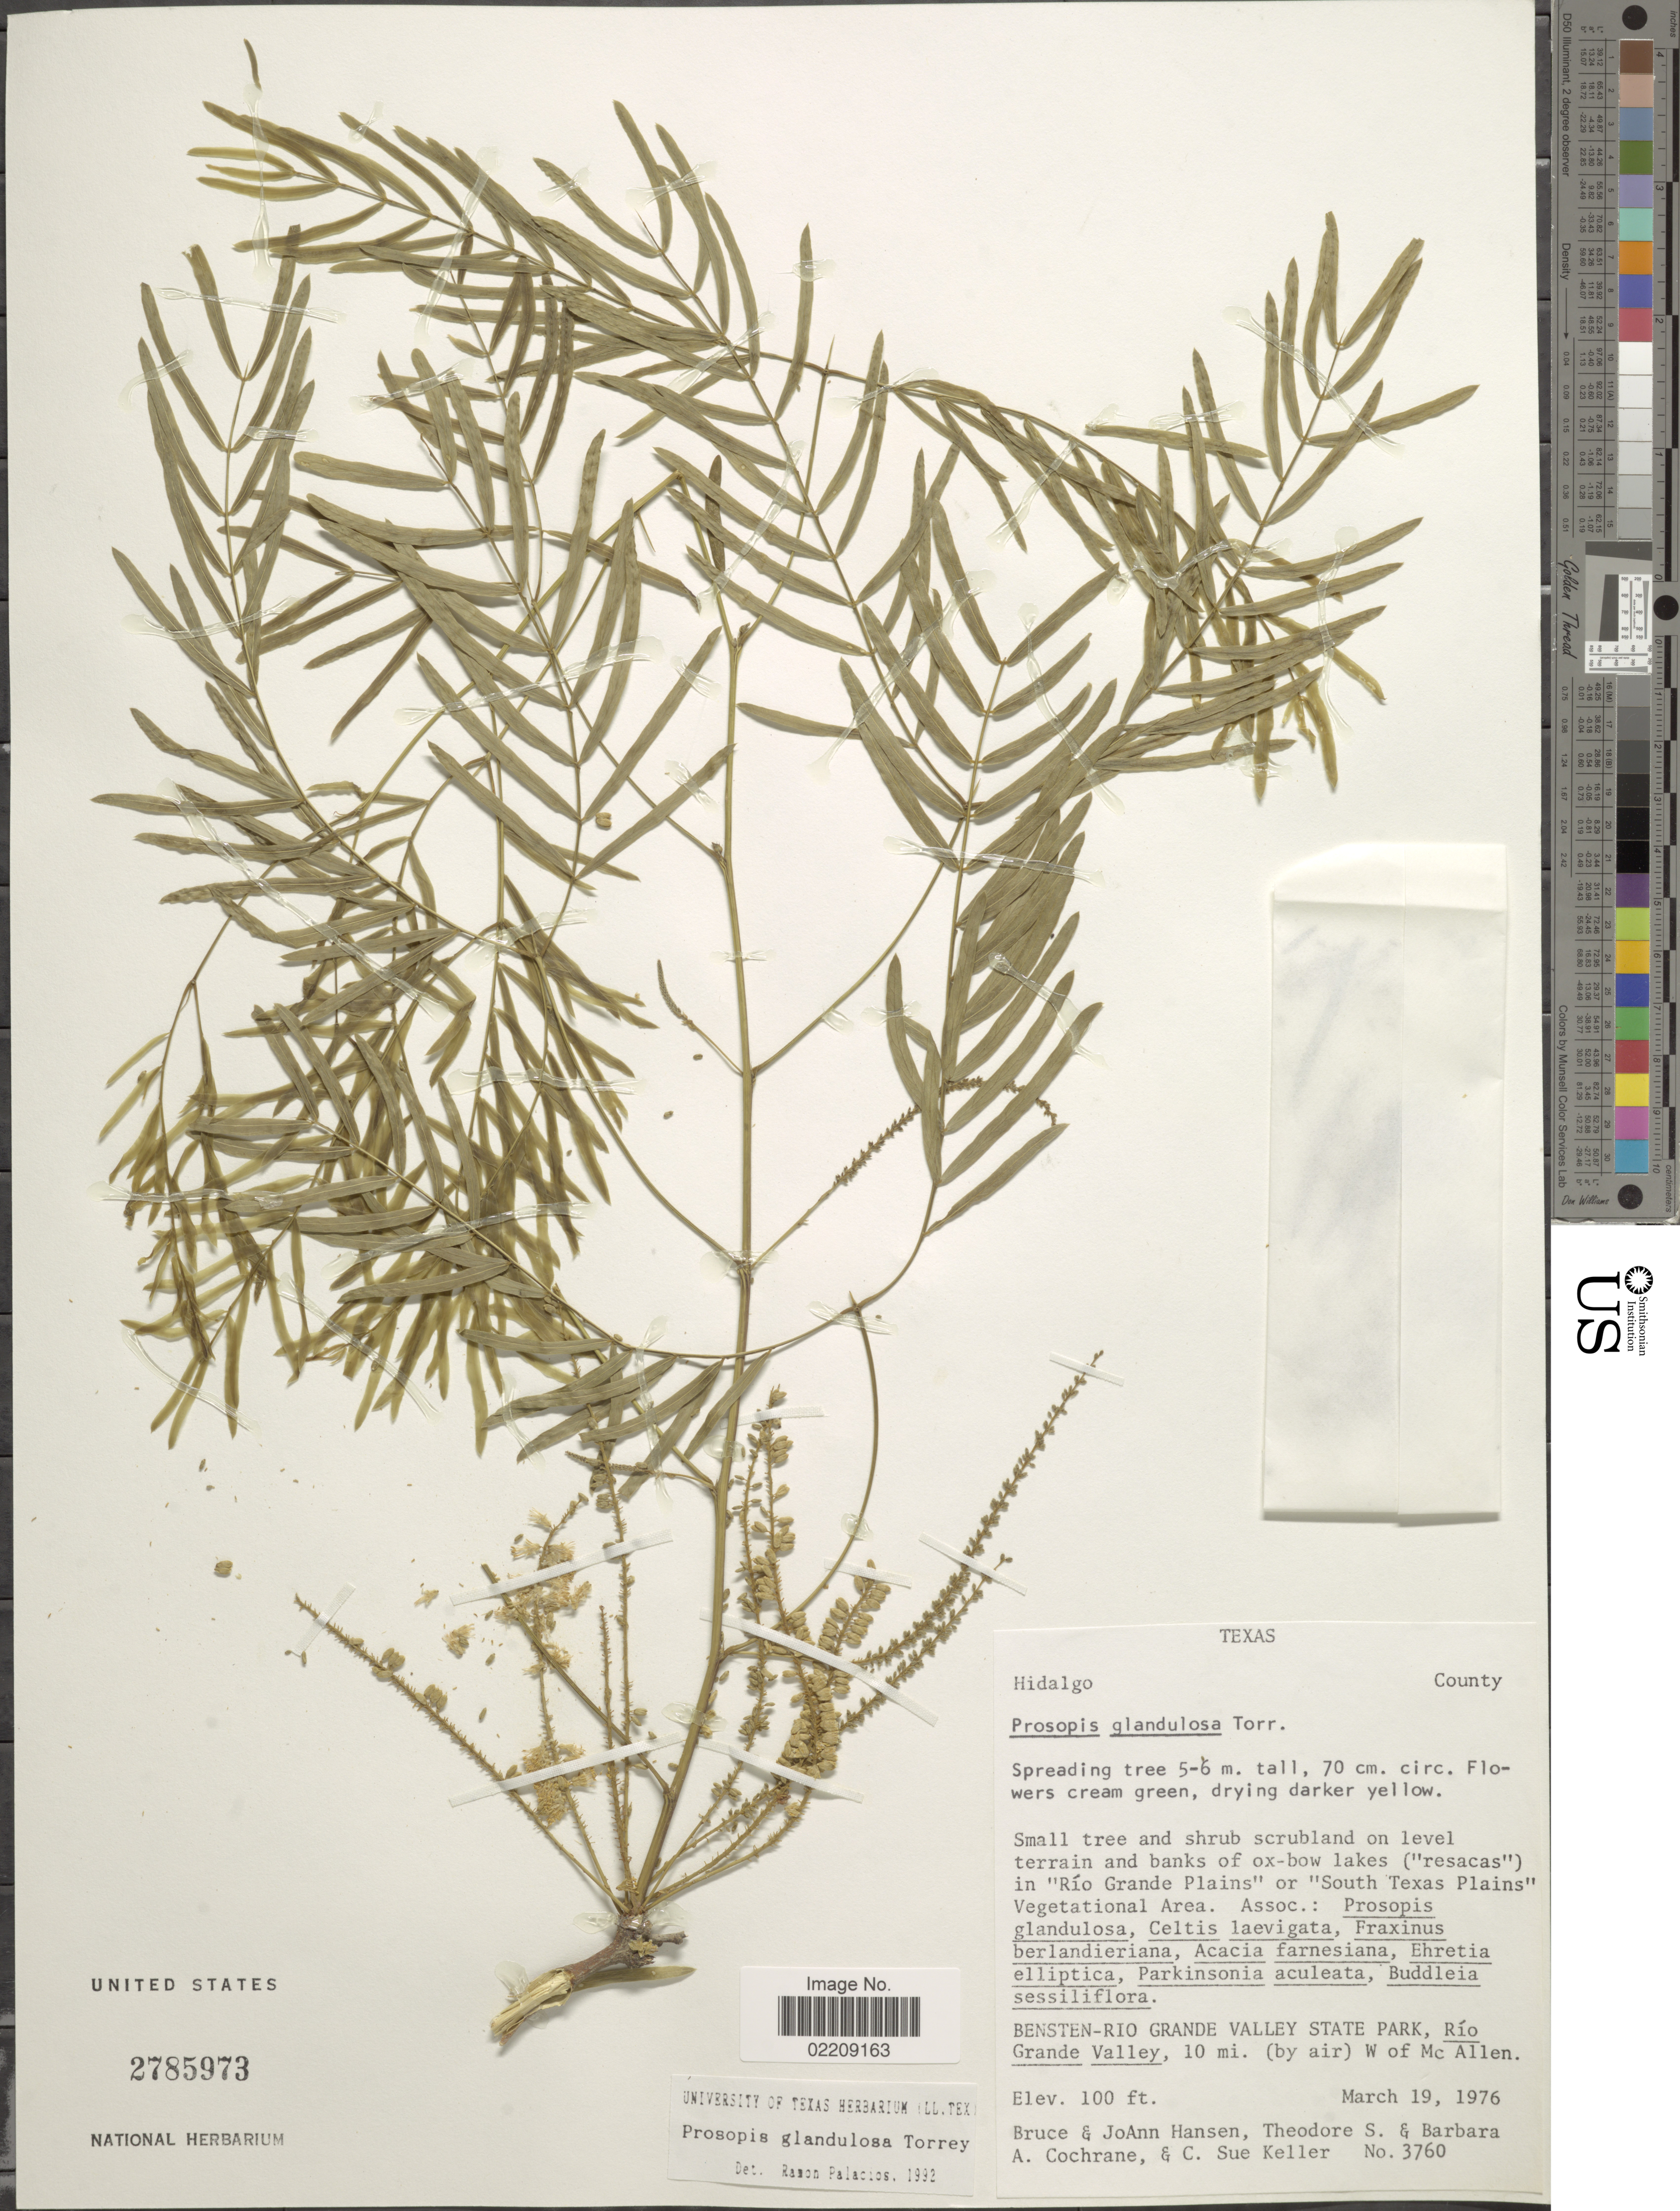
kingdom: Plantae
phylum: Tracheophyta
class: Magnoliopsida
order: Fabales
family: Fabaceae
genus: Neltuma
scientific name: Neltuma glandulosa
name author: (Torr.) Britton & Rose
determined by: Strong, Mark T., (BOT), Smithsonian Institution - National Museum of Natural History (UNITED STATES)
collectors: B. Hansen, J. Hansen, T. Barbara, A. Cochrane & C. Keller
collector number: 3760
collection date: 1976-03-19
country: United States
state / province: Texas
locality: Hidalgo County, Bensten-Rio Grande Valley State Park, Río GRande Valley, 10 mi (by air) W of Mc Allen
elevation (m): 30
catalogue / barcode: US 2785973